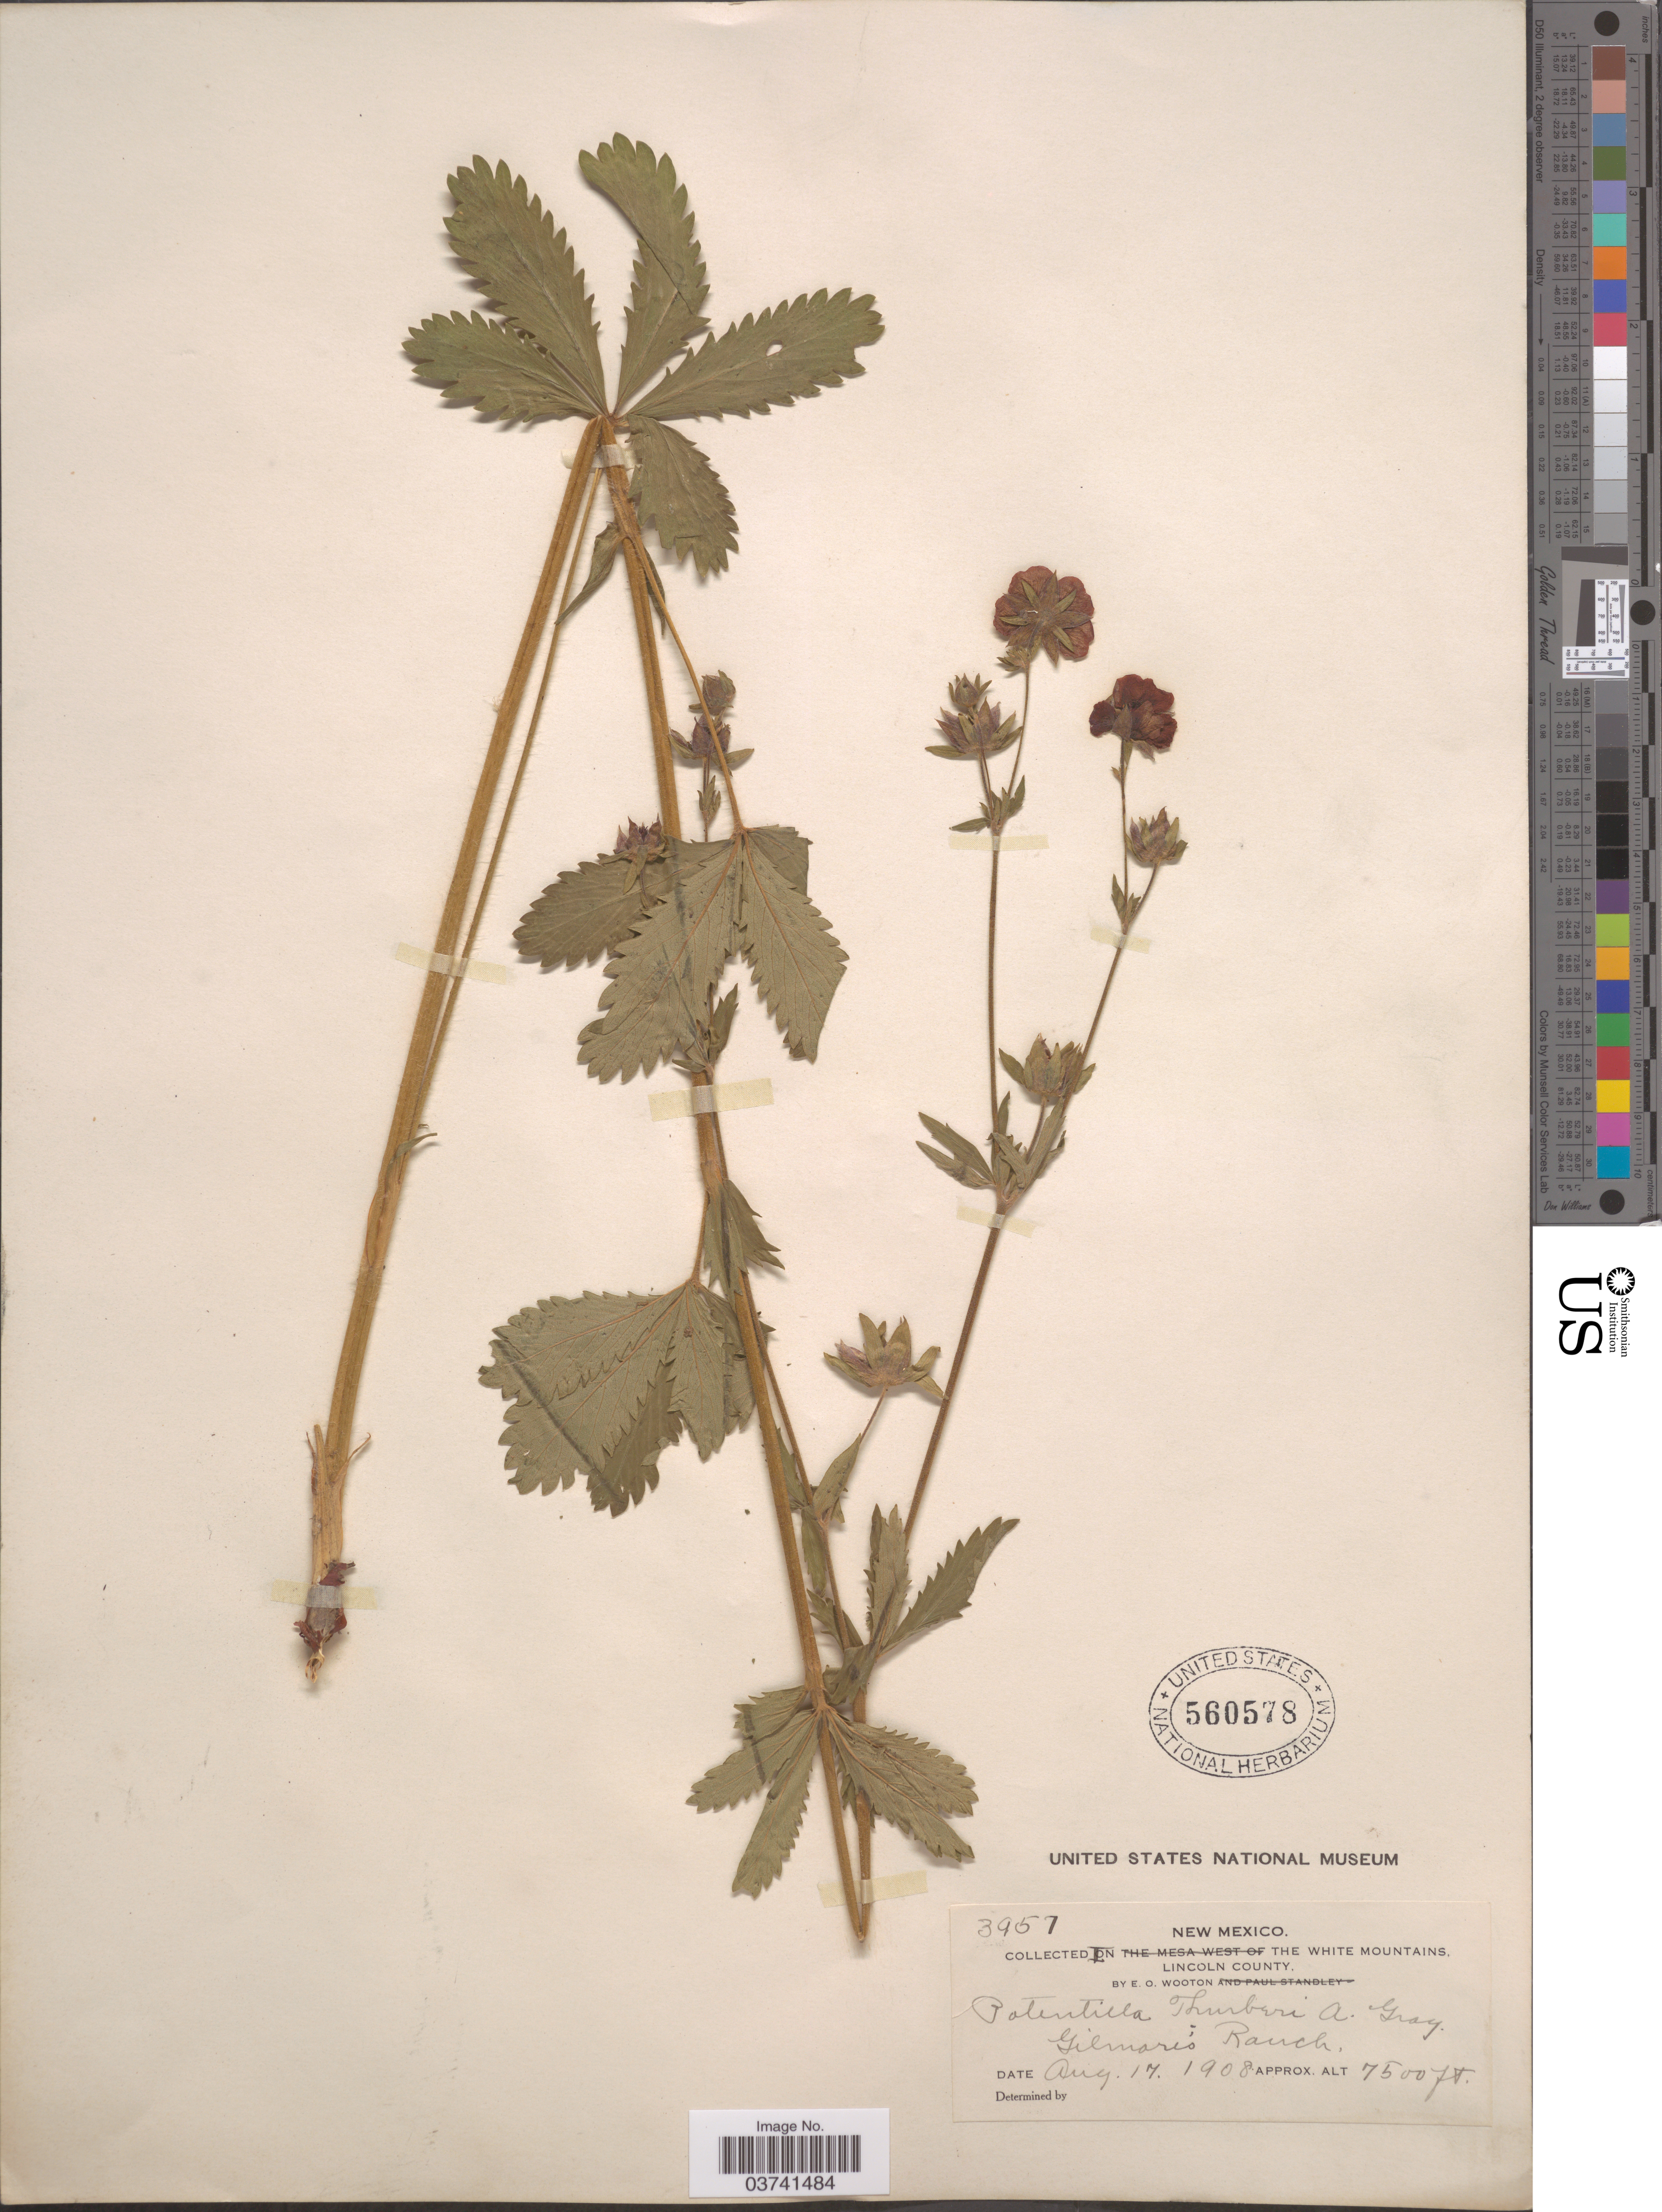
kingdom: Plantae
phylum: Tracheophyta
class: Magnoliopsida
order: Rosales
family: Rosaceae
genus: Potentilla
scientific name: Potentilla thurberi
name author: A. Gray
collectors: E. O. Wooton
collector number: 3957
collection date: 1908-08-17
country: United States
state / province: New Mexico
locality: In the White Mountains, Gilmore's Ranch. Lincoln County.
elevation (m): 2286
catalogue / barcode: US 560578